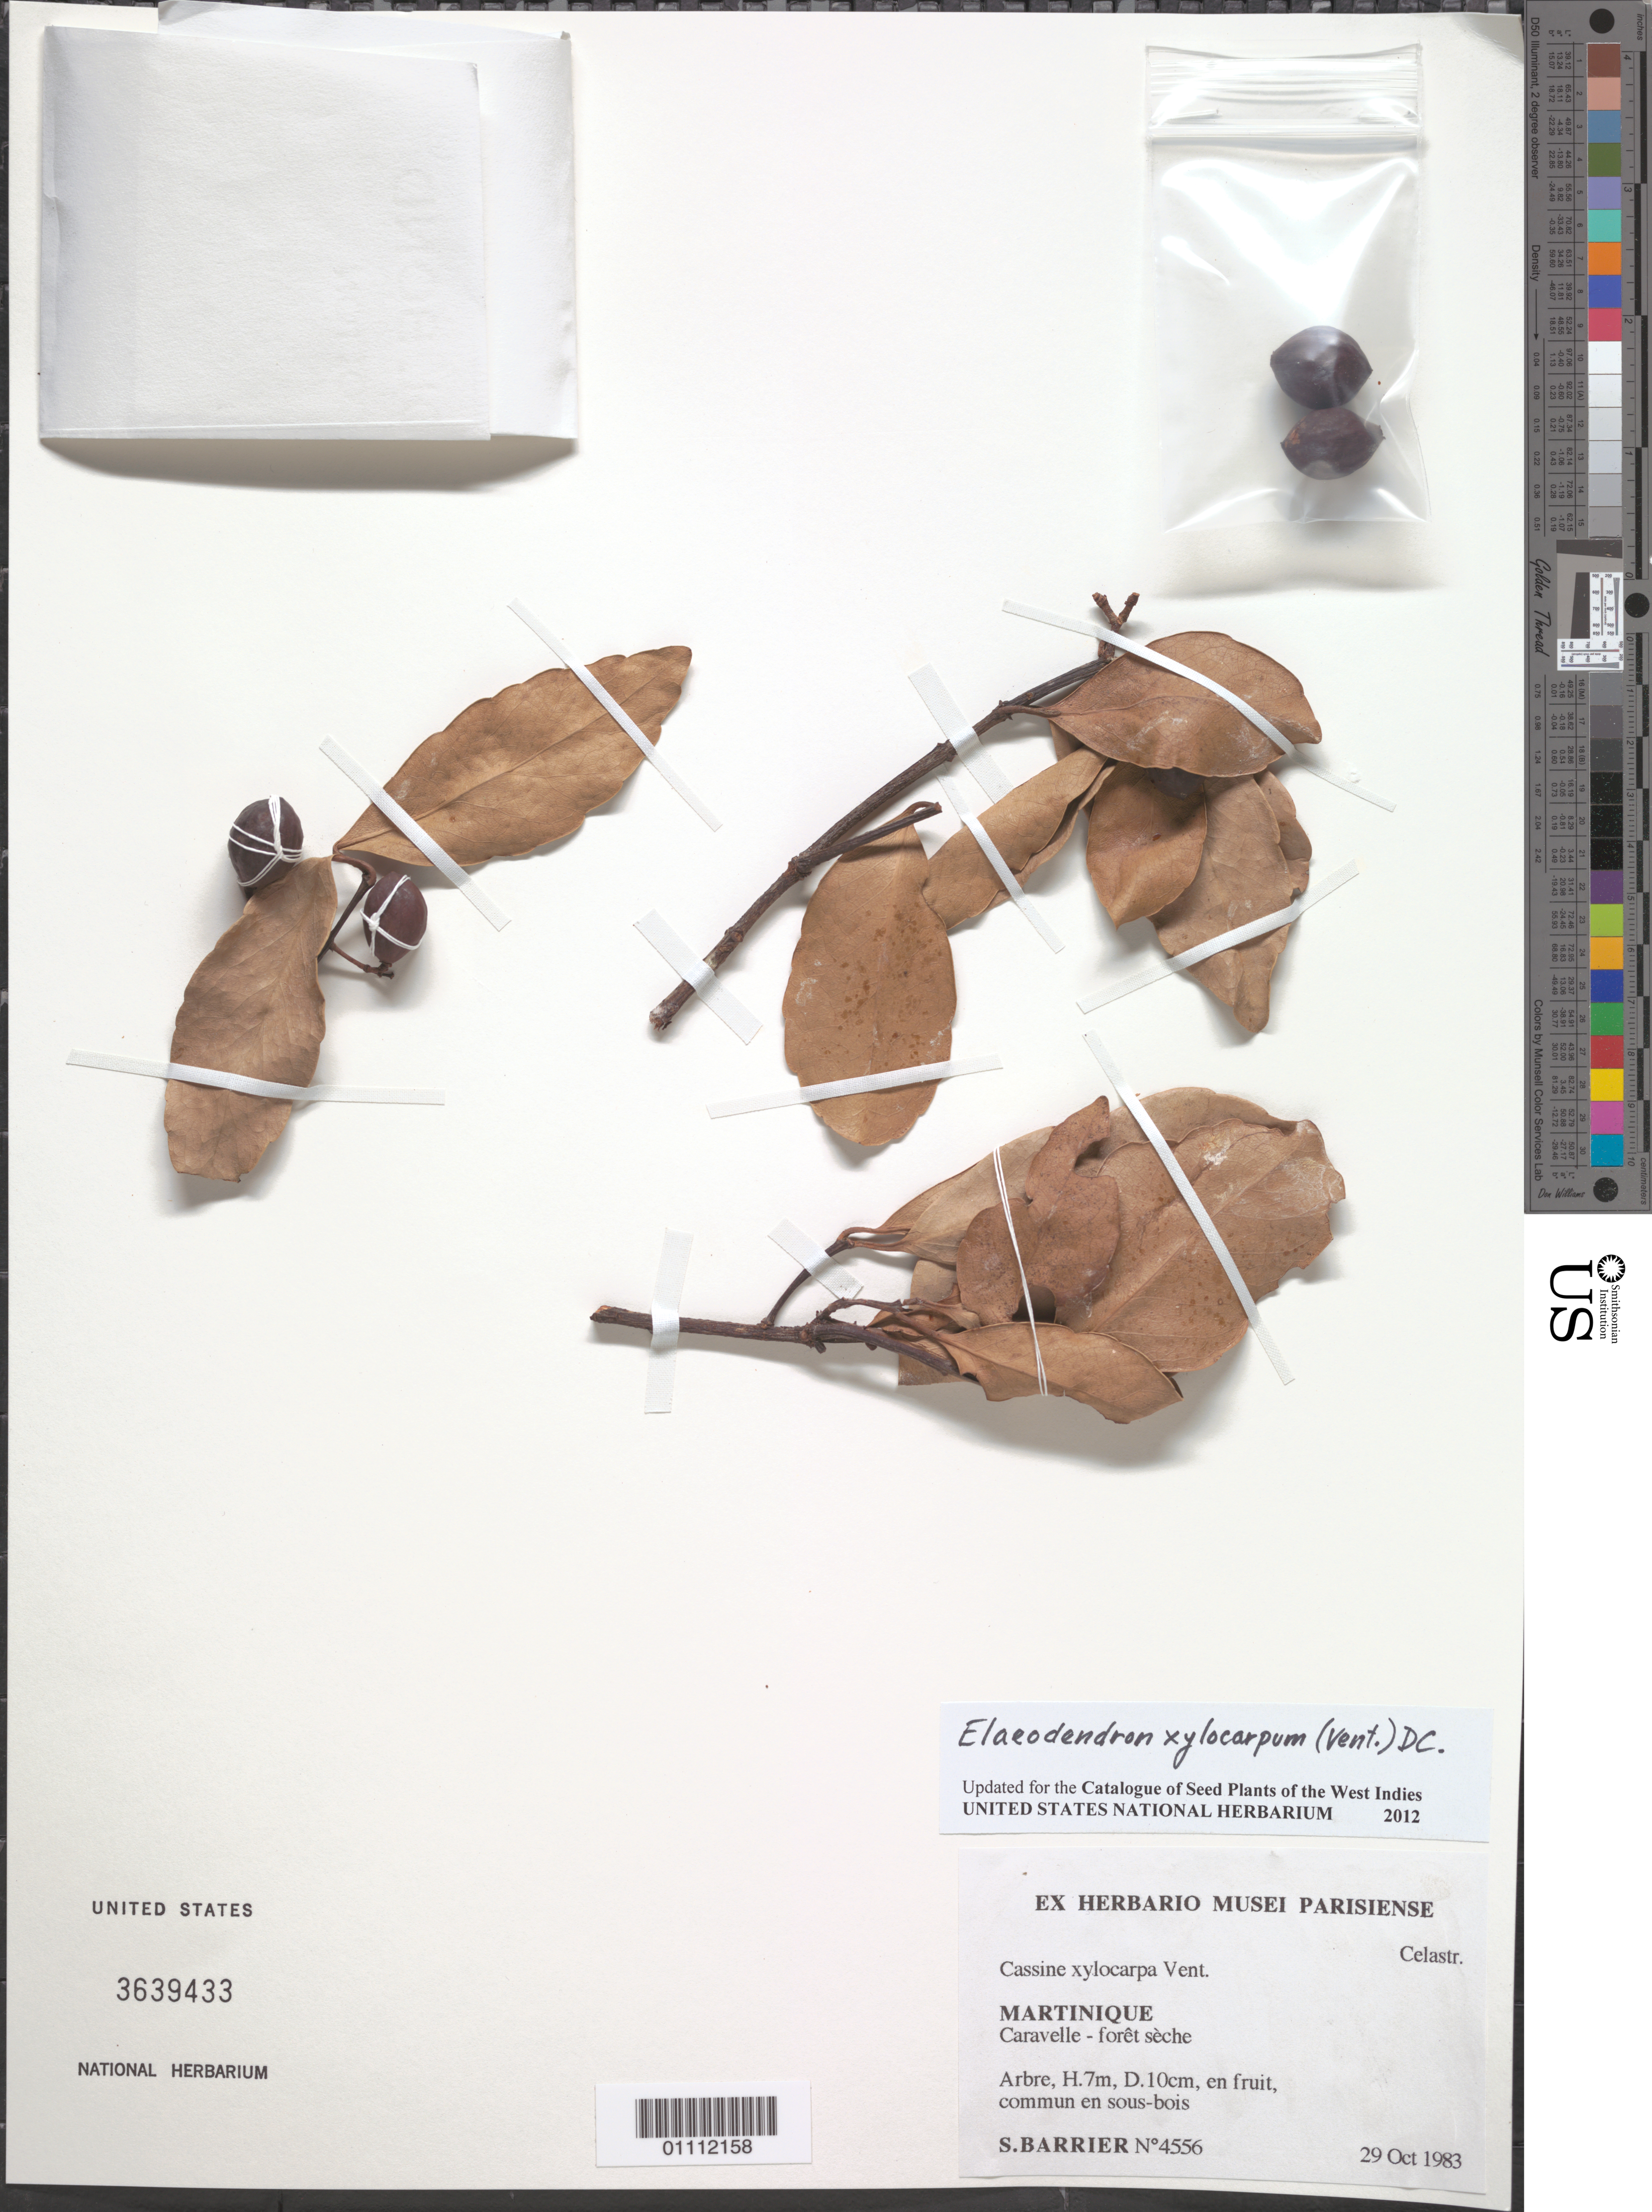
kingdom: Plantae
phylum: Tracheophyta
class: Magnoliopsida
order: Celastrales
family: Celastraceae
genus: Elaeodendron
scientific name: Elaeodendron xylocarpum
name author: (Vent.) DC.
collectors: S. Barrier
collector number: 4556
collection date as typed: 29 Oct 1983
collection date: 1983-10-29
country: Martinique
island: Martinique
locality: Caravelle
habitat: Forêt sèche; commun en sous-bois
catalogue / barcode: US 3639433